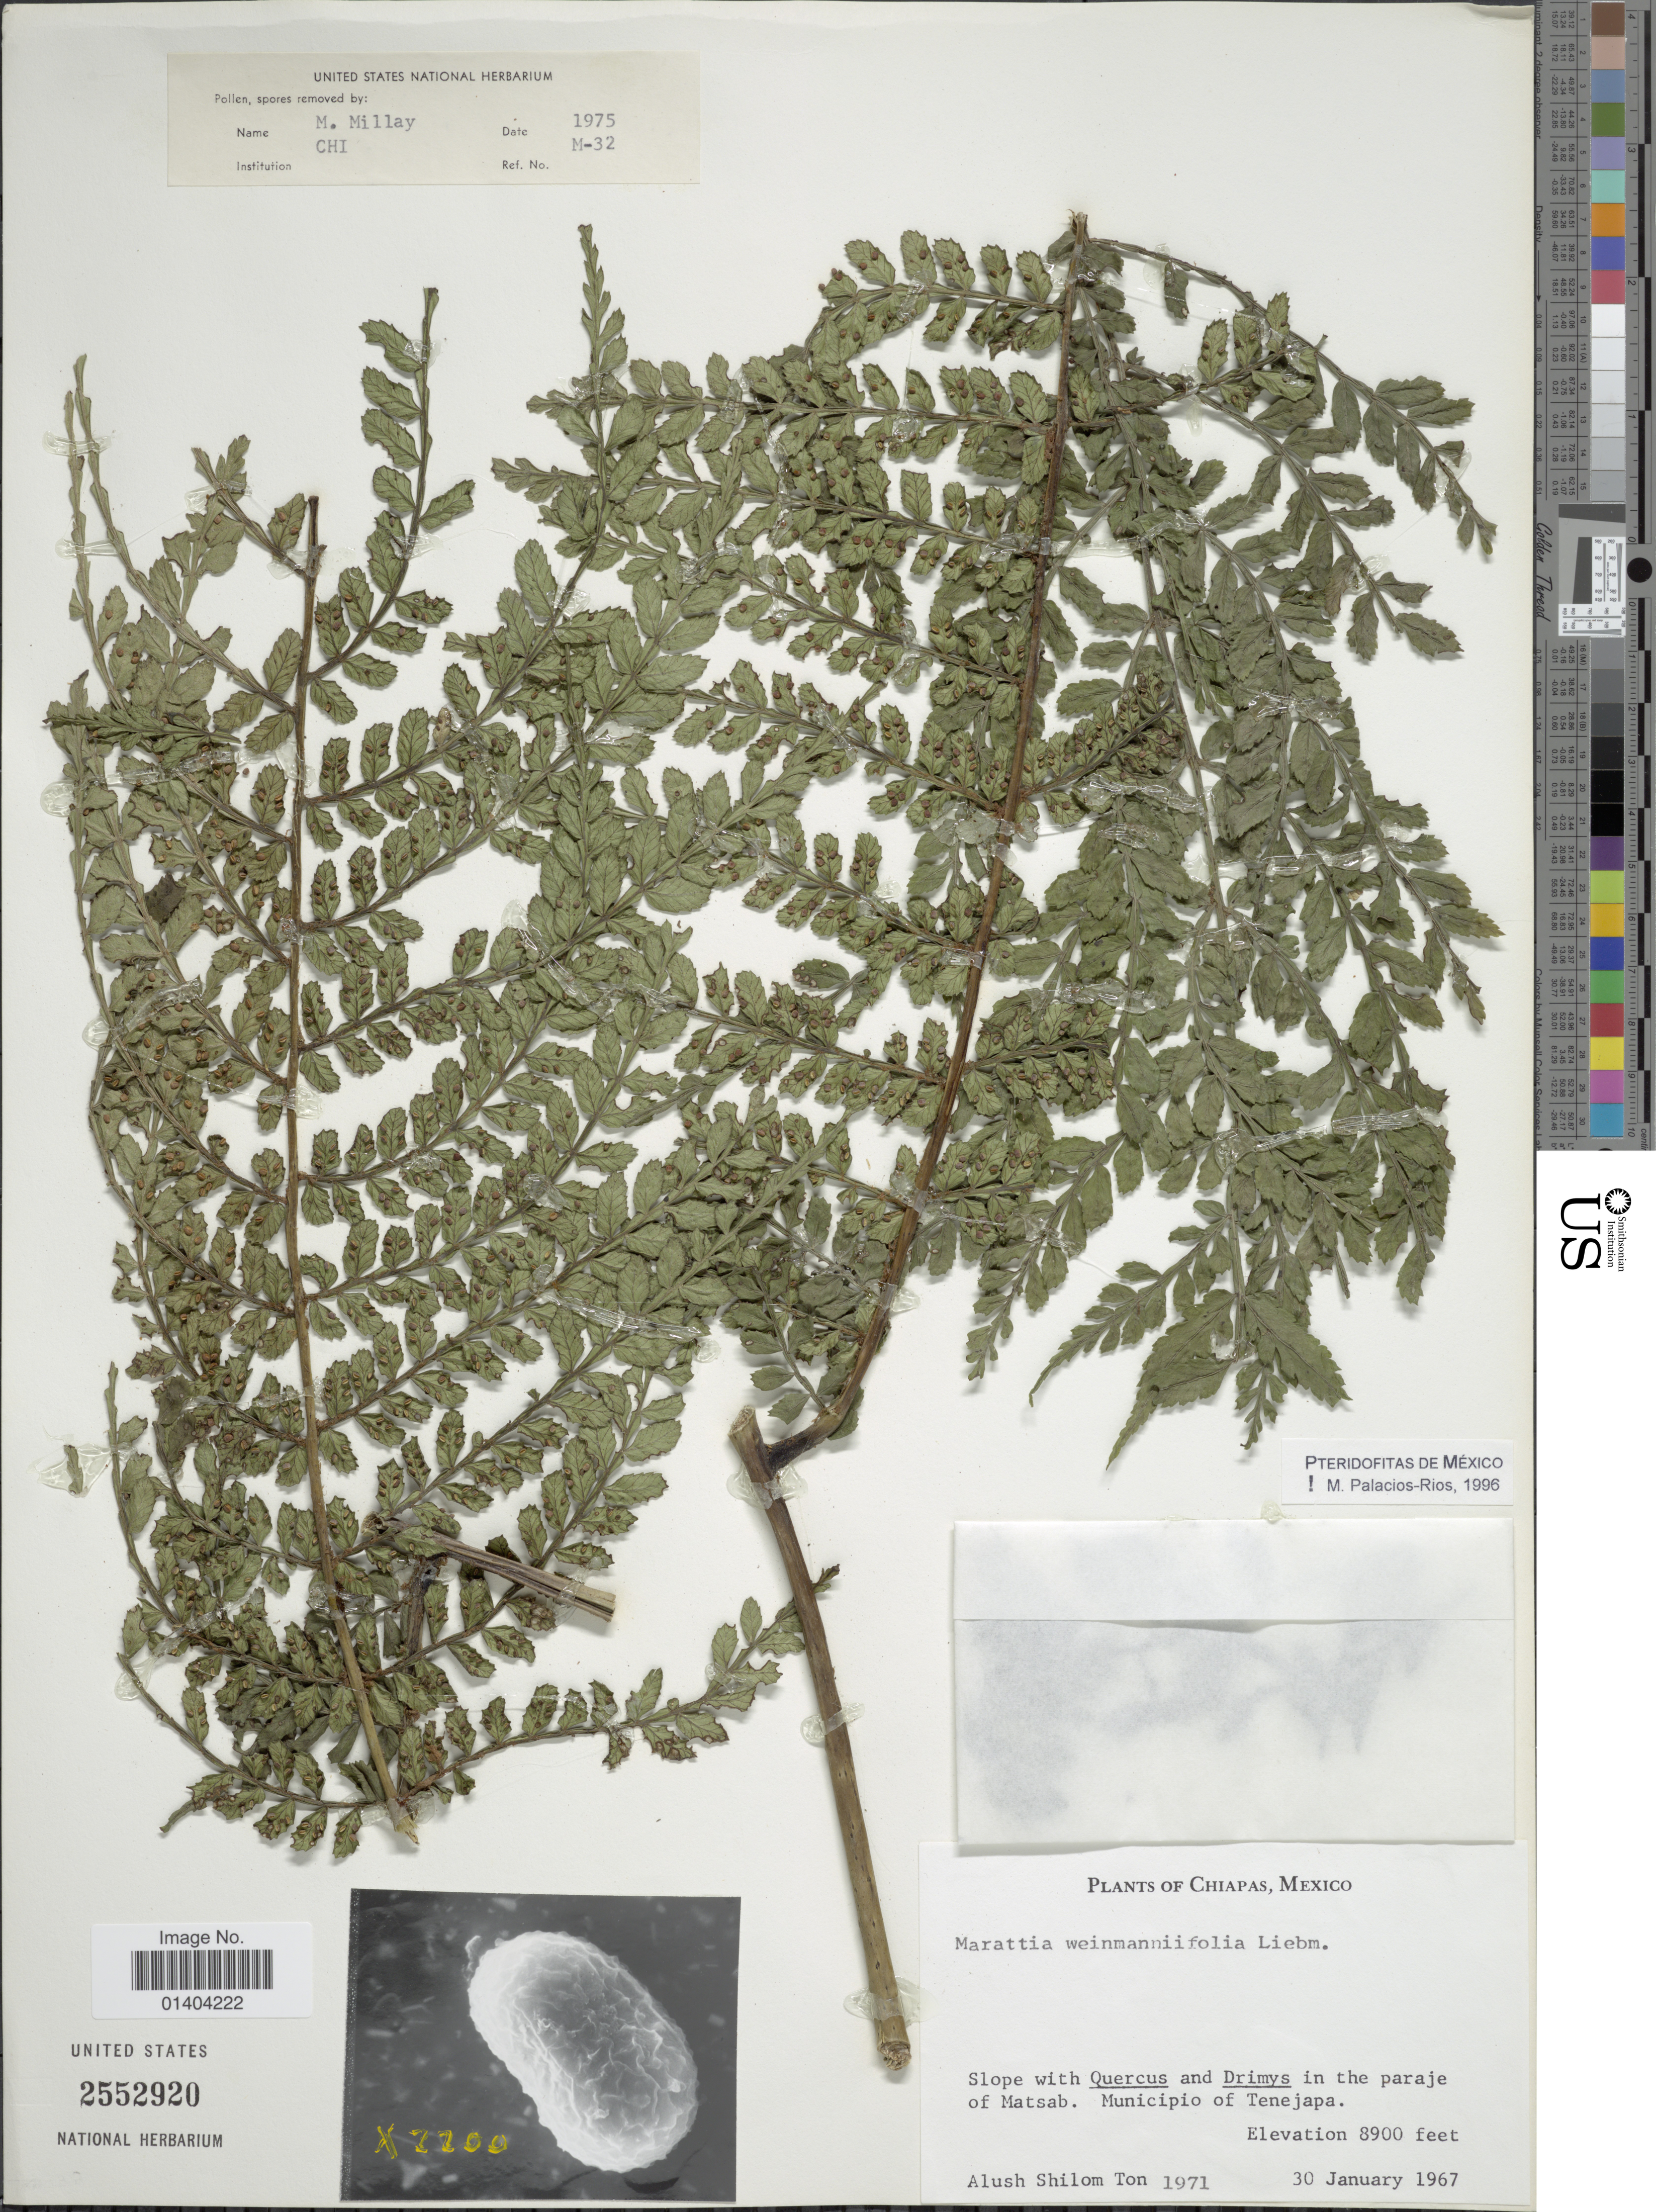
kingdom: Plantae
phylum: Tracheophyta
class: Polypodiopsida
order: Marattiales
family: Marattiaceae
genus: Marattia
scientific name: Marattia weinmanniifolia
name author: Liebm.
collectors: A. M. Ton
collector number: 1971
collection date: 1967-01-30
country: Mexico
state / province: Chiapas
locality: In the paraje of Matsab, Municipio of Tenejapa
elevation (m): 2713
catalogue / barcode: US 2552920